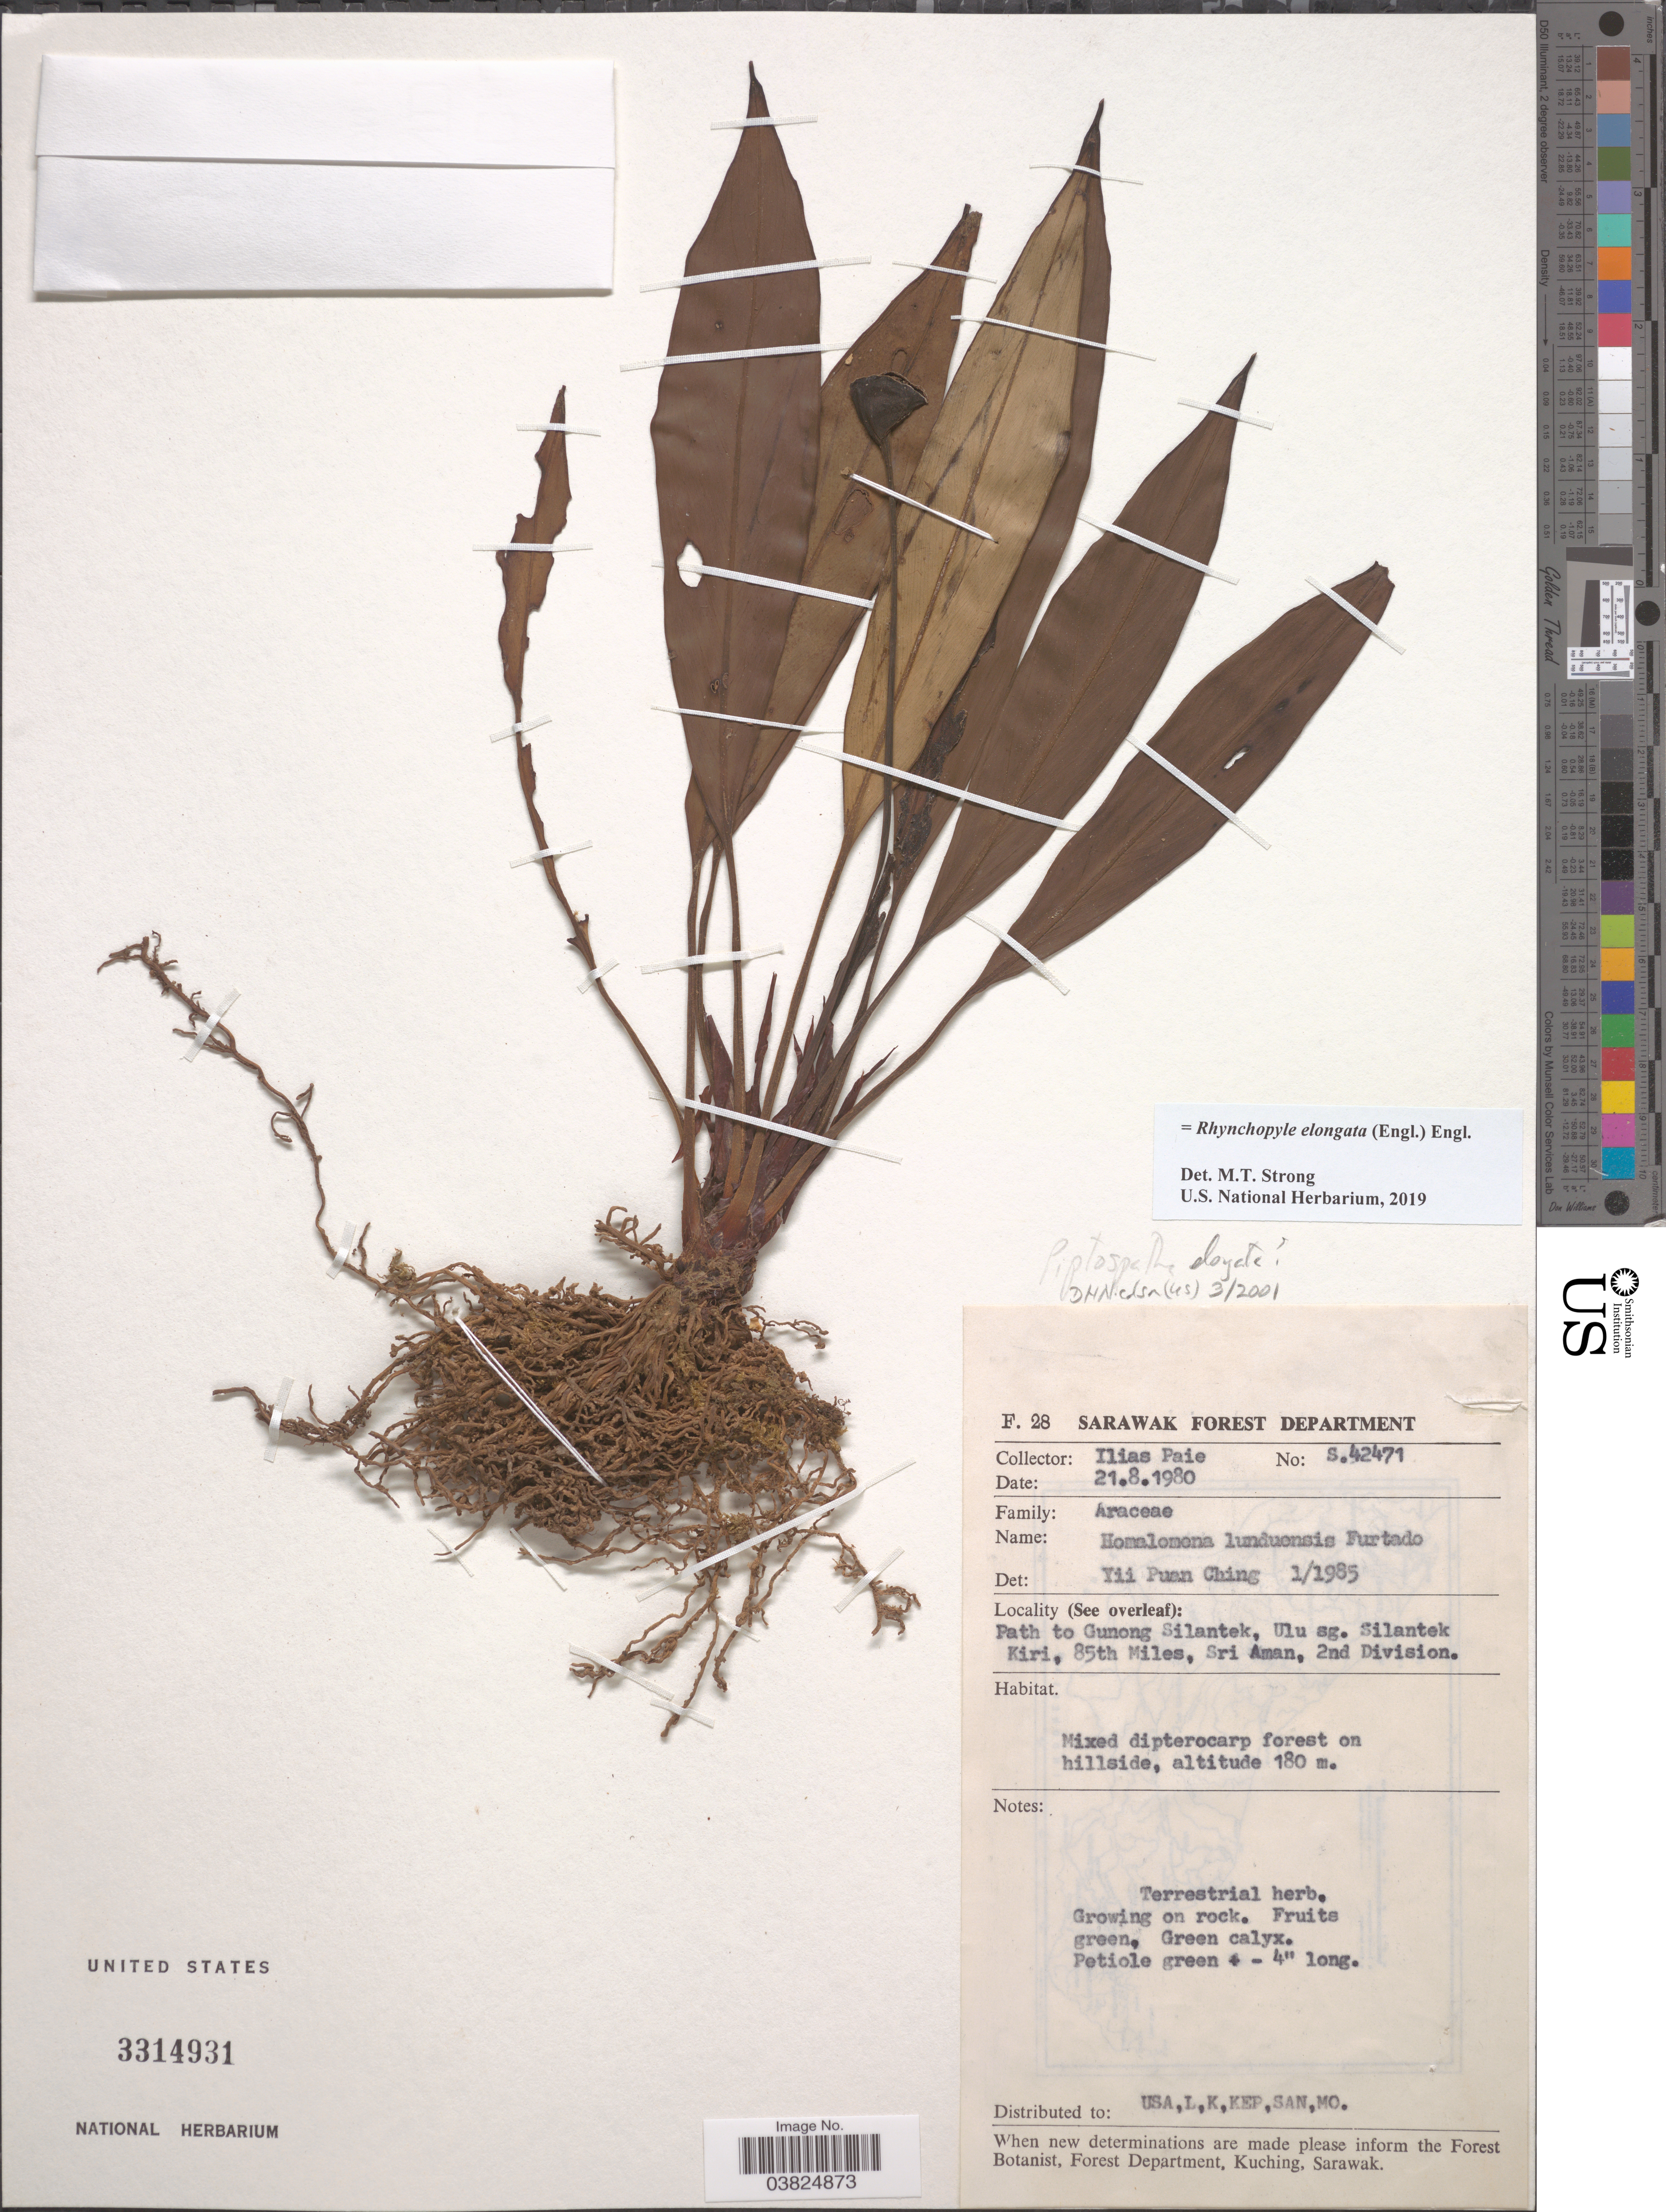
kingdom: Plantae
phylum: Tracheophyta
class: Liliopsida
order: Alismatales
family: Araceae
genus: Rhynchopyle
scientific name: Rhynchopyle elongata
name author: (Engl.) Engl.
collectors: I. bin Paie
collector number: S42471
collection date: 1980-08-21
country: Malaysia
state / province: Sarawak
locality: Path to Gunong Silantek, Ulu sg. Silantek Kiri, 85th Miles, Sri Aman, 2nd Division.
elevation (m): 180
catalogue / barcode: US 3314931